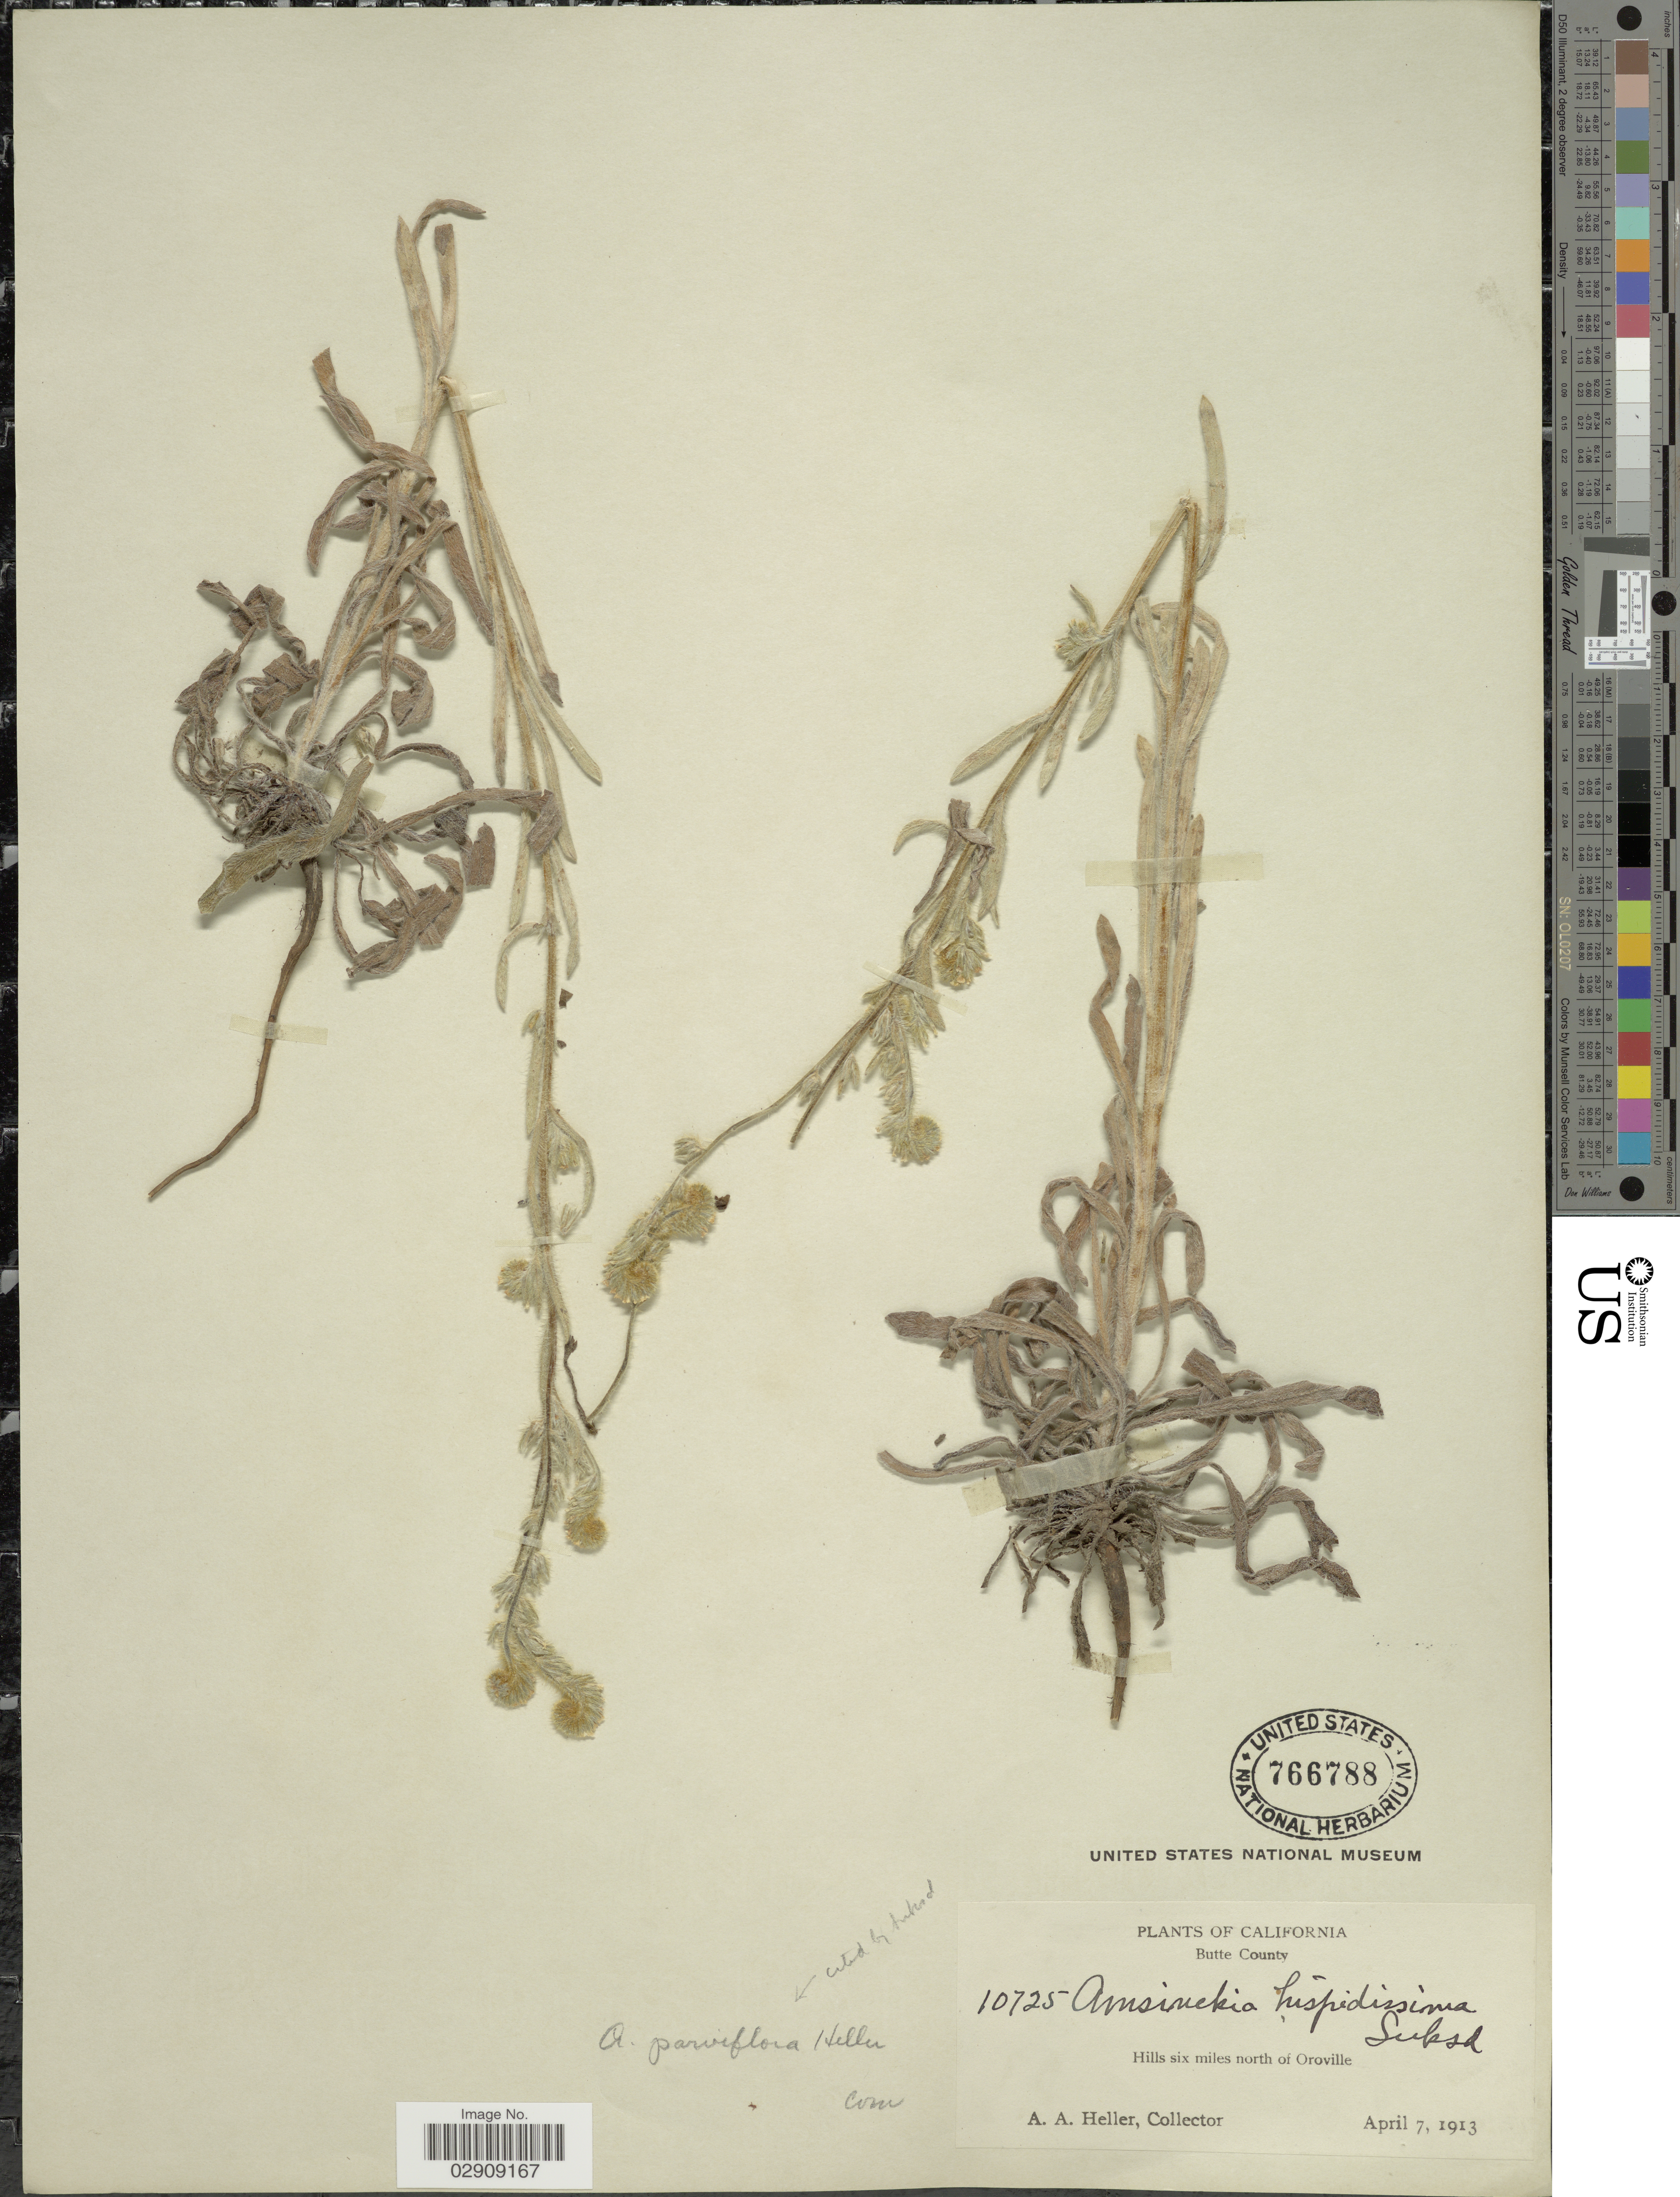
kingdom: Plantae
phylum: Tracheophyta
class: Magnoliopsida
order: Boraginales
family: Boraginaceae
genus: Amsinckia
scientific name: Amsinckia menziesii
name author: A. Nelson & J.F. Macbr.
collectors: A. A. Heller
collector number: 10725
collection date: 1913-04-07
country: United States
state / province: California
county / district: Butte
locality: Butte County. Hills six miles north of Oroville.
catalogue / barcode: US 766788